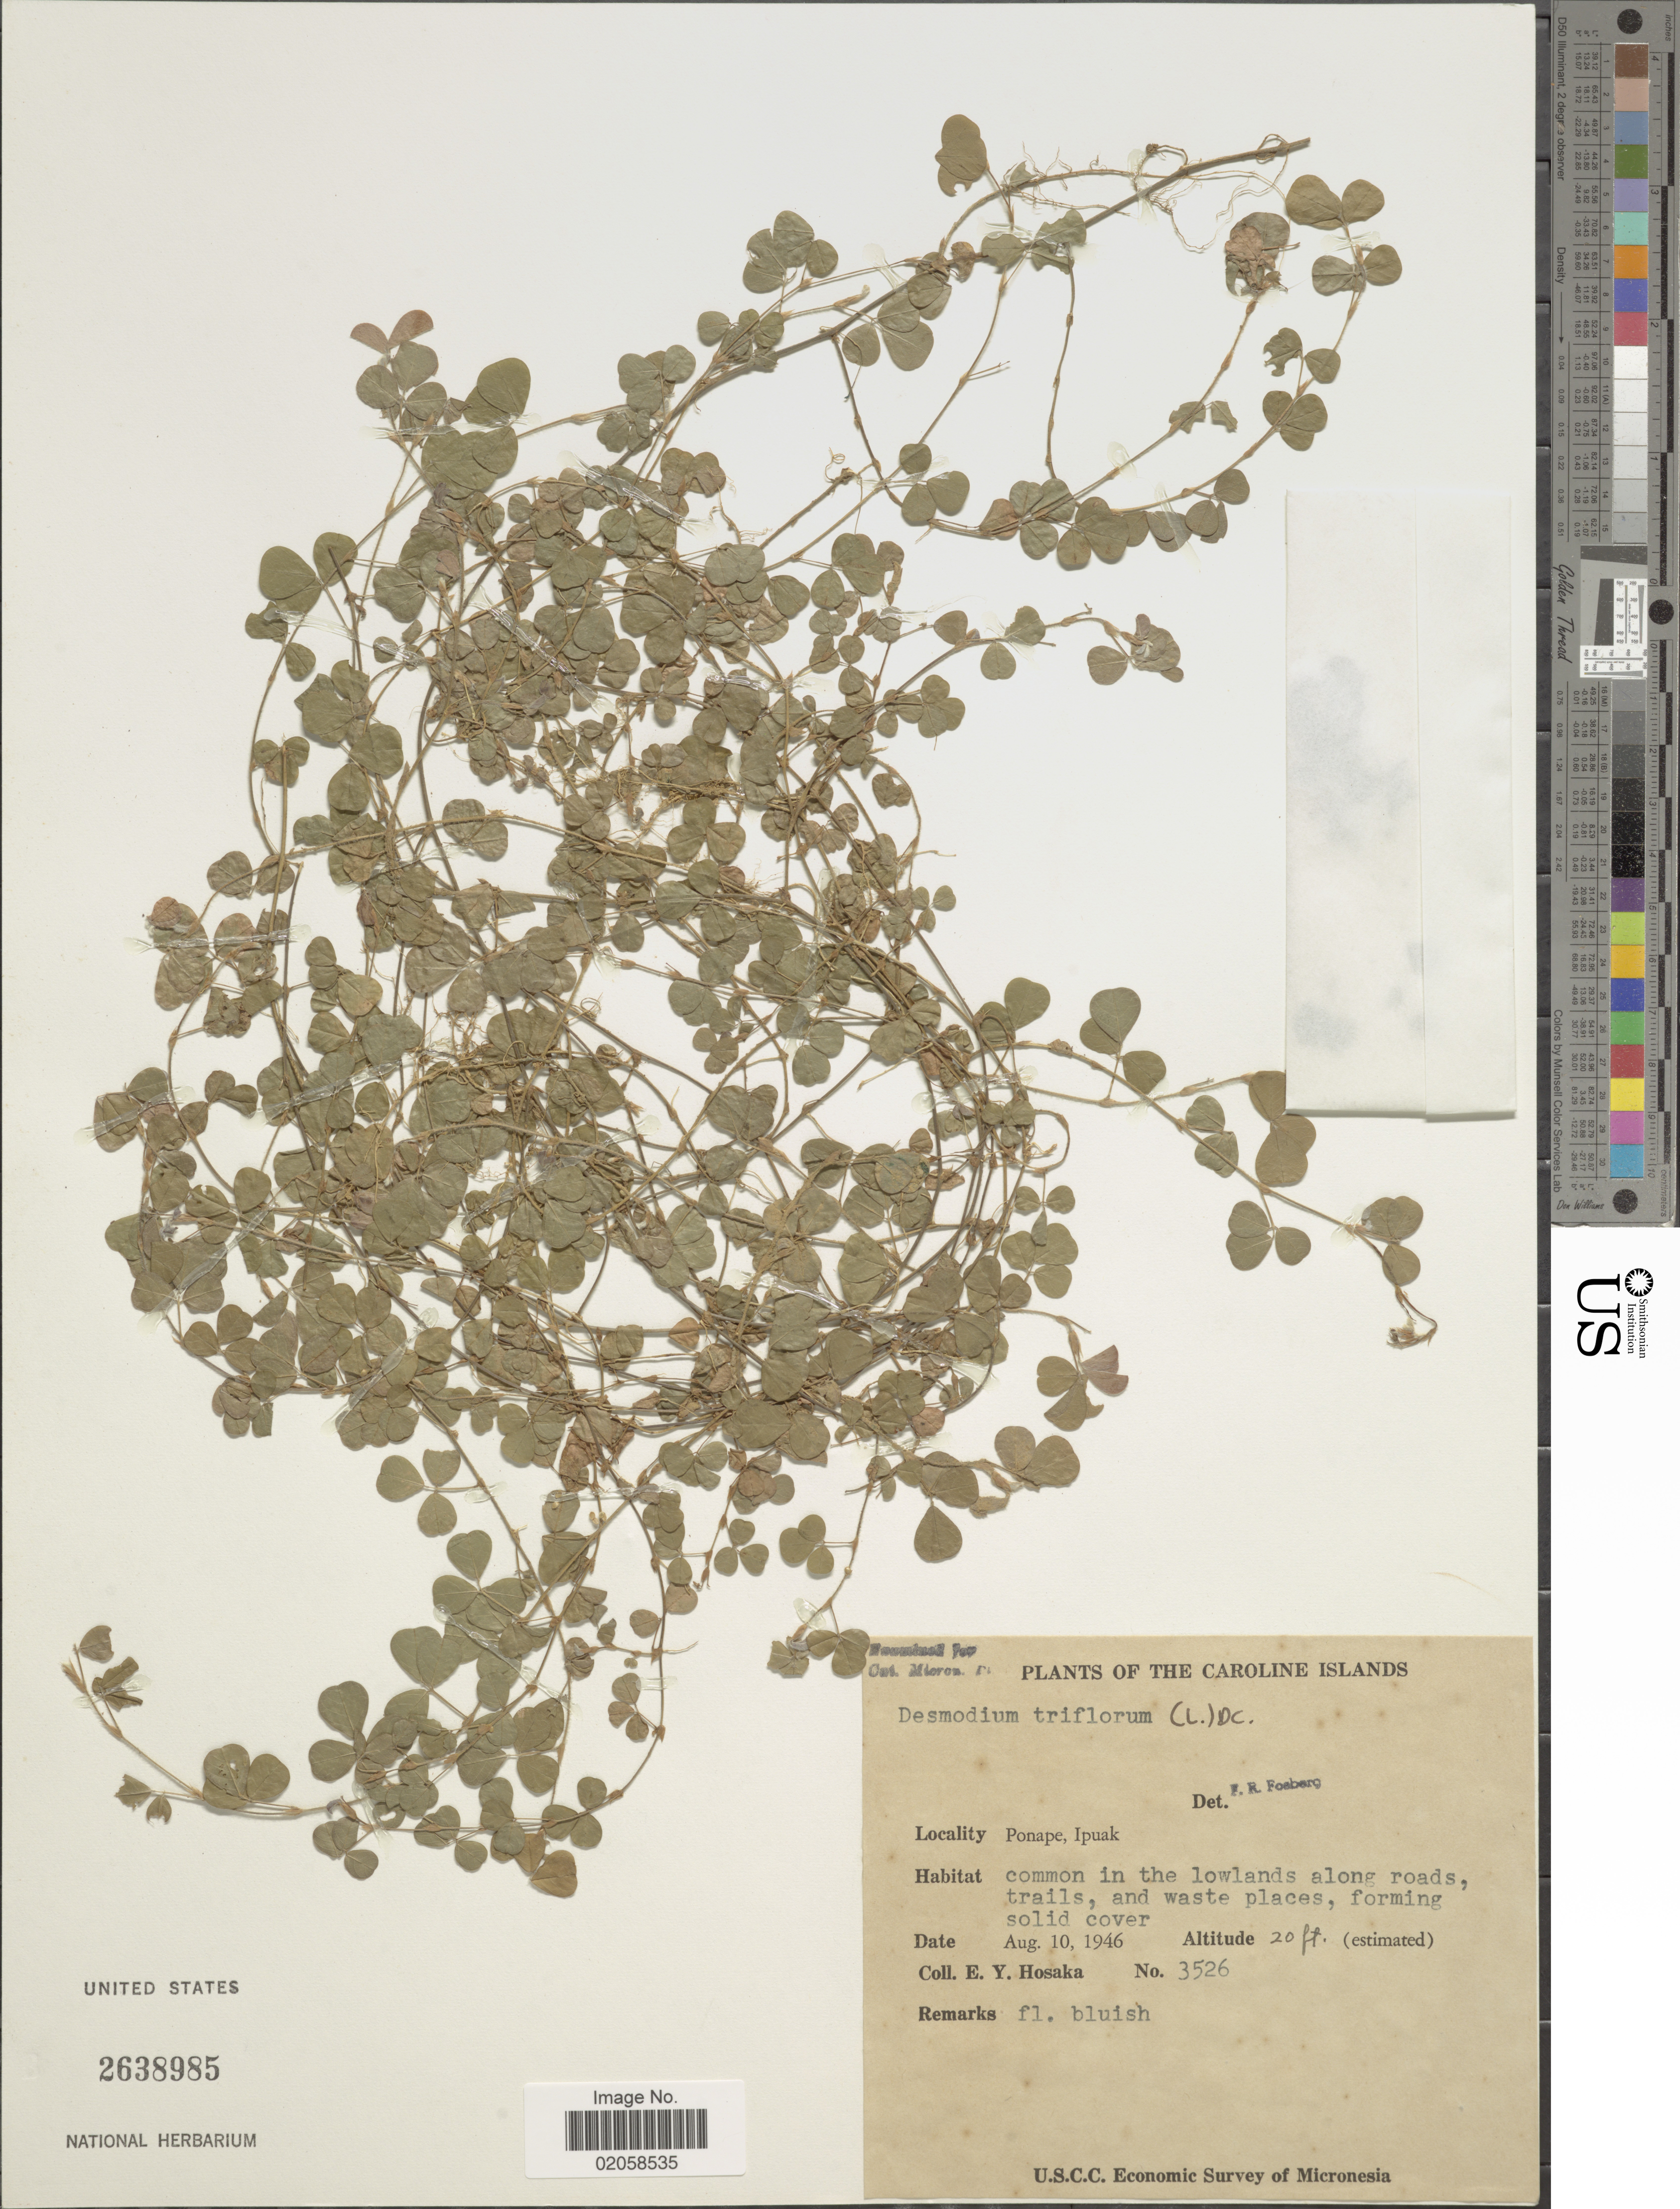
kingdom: Plantae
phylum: Tracheophyta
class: Magnoliopsida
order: Fabales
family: Fabaceae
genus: Grona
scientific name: Grona triflora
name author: (L.) H. Ohashi & K. Ohashi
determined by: Strong, Mark T., (BOT), Smithsonian Institution - National Museum of Natural History (UNITED STATES)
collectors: E. Y. Hosaka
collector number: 3526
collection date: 1946-08-10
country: Micronesia, Federated States of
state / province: Pohnpei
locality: Caroline Islands, Ipuak, common in the lowlands along roads, trails, and waste places, forming solid cover.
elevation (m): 6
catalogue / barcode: US 2638985